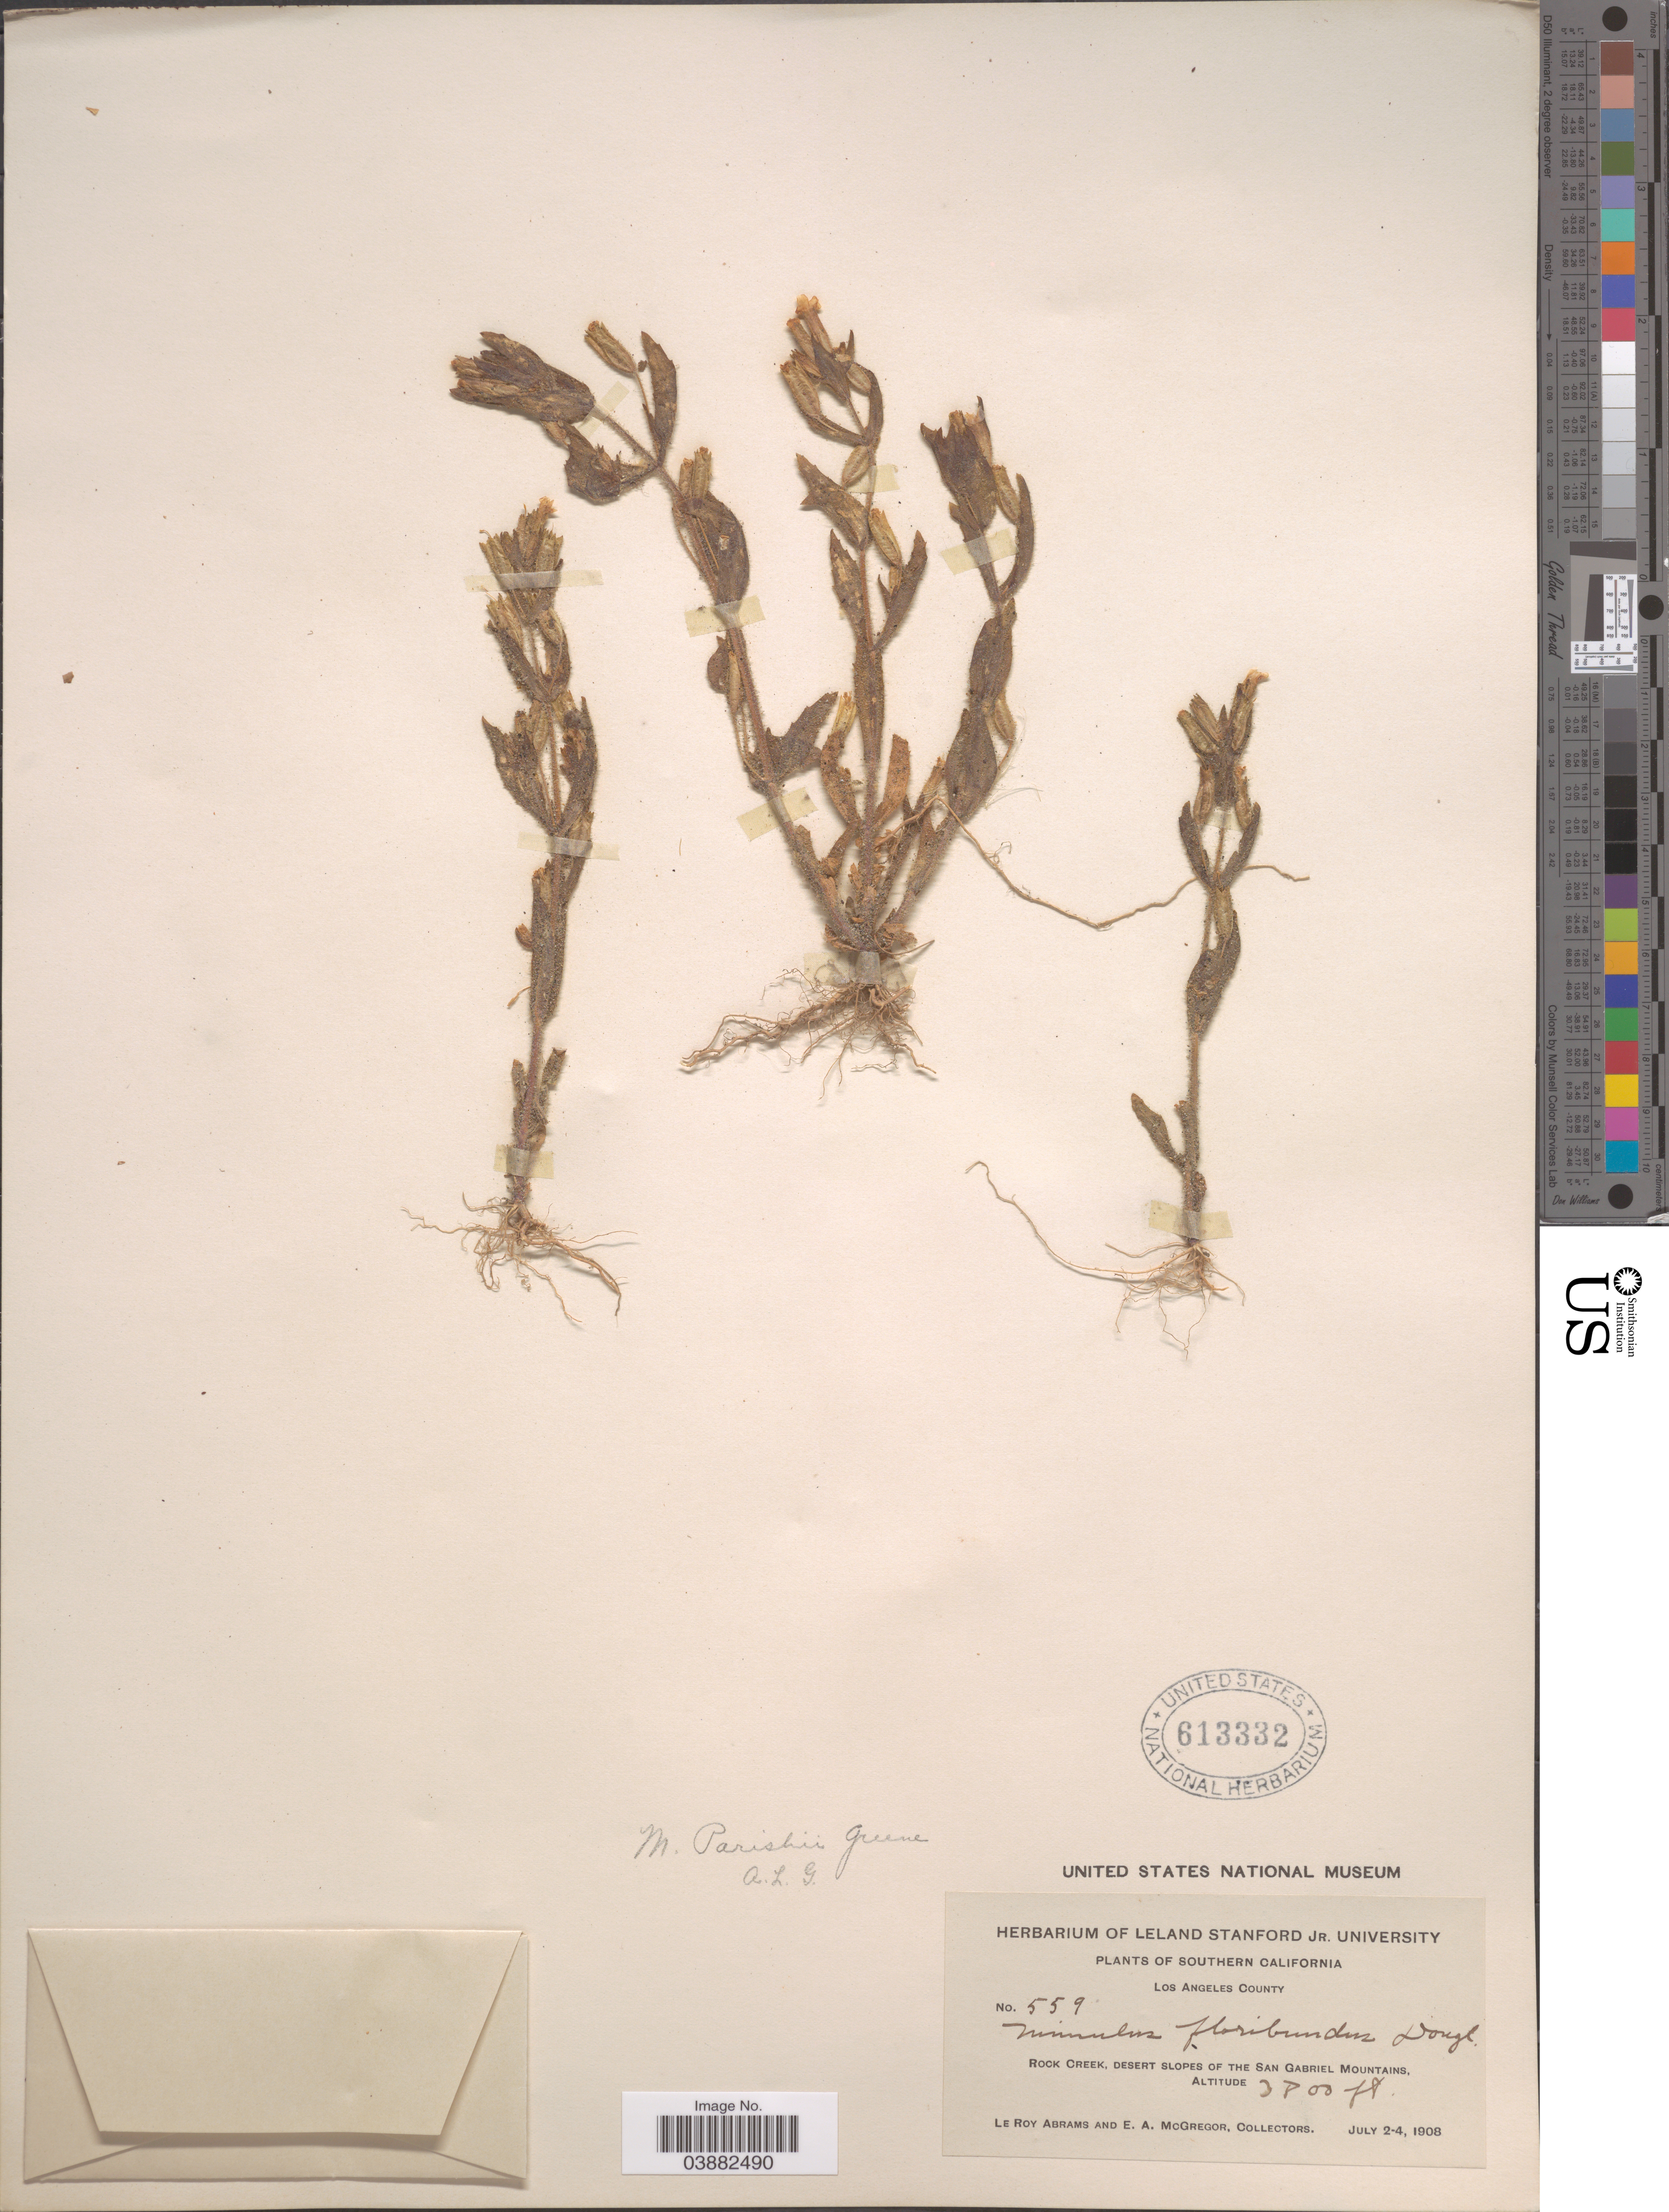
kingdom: Plantae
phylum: Tracheophyta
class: Magnoliopsida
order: Lamiales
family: Phrymaceae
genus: Mimulus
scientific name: Mimulus parishii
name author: Greene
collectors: L. Abrams & E. A. McGregor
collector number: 559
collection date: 1908-07-02/1908-07-04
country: United States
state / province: California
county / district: Los Angeles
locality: Southern California. Los Angeles County. Rock Creek, desert slopes of the San Gabriel Mountains.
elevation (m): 1158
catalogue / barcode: US 613332